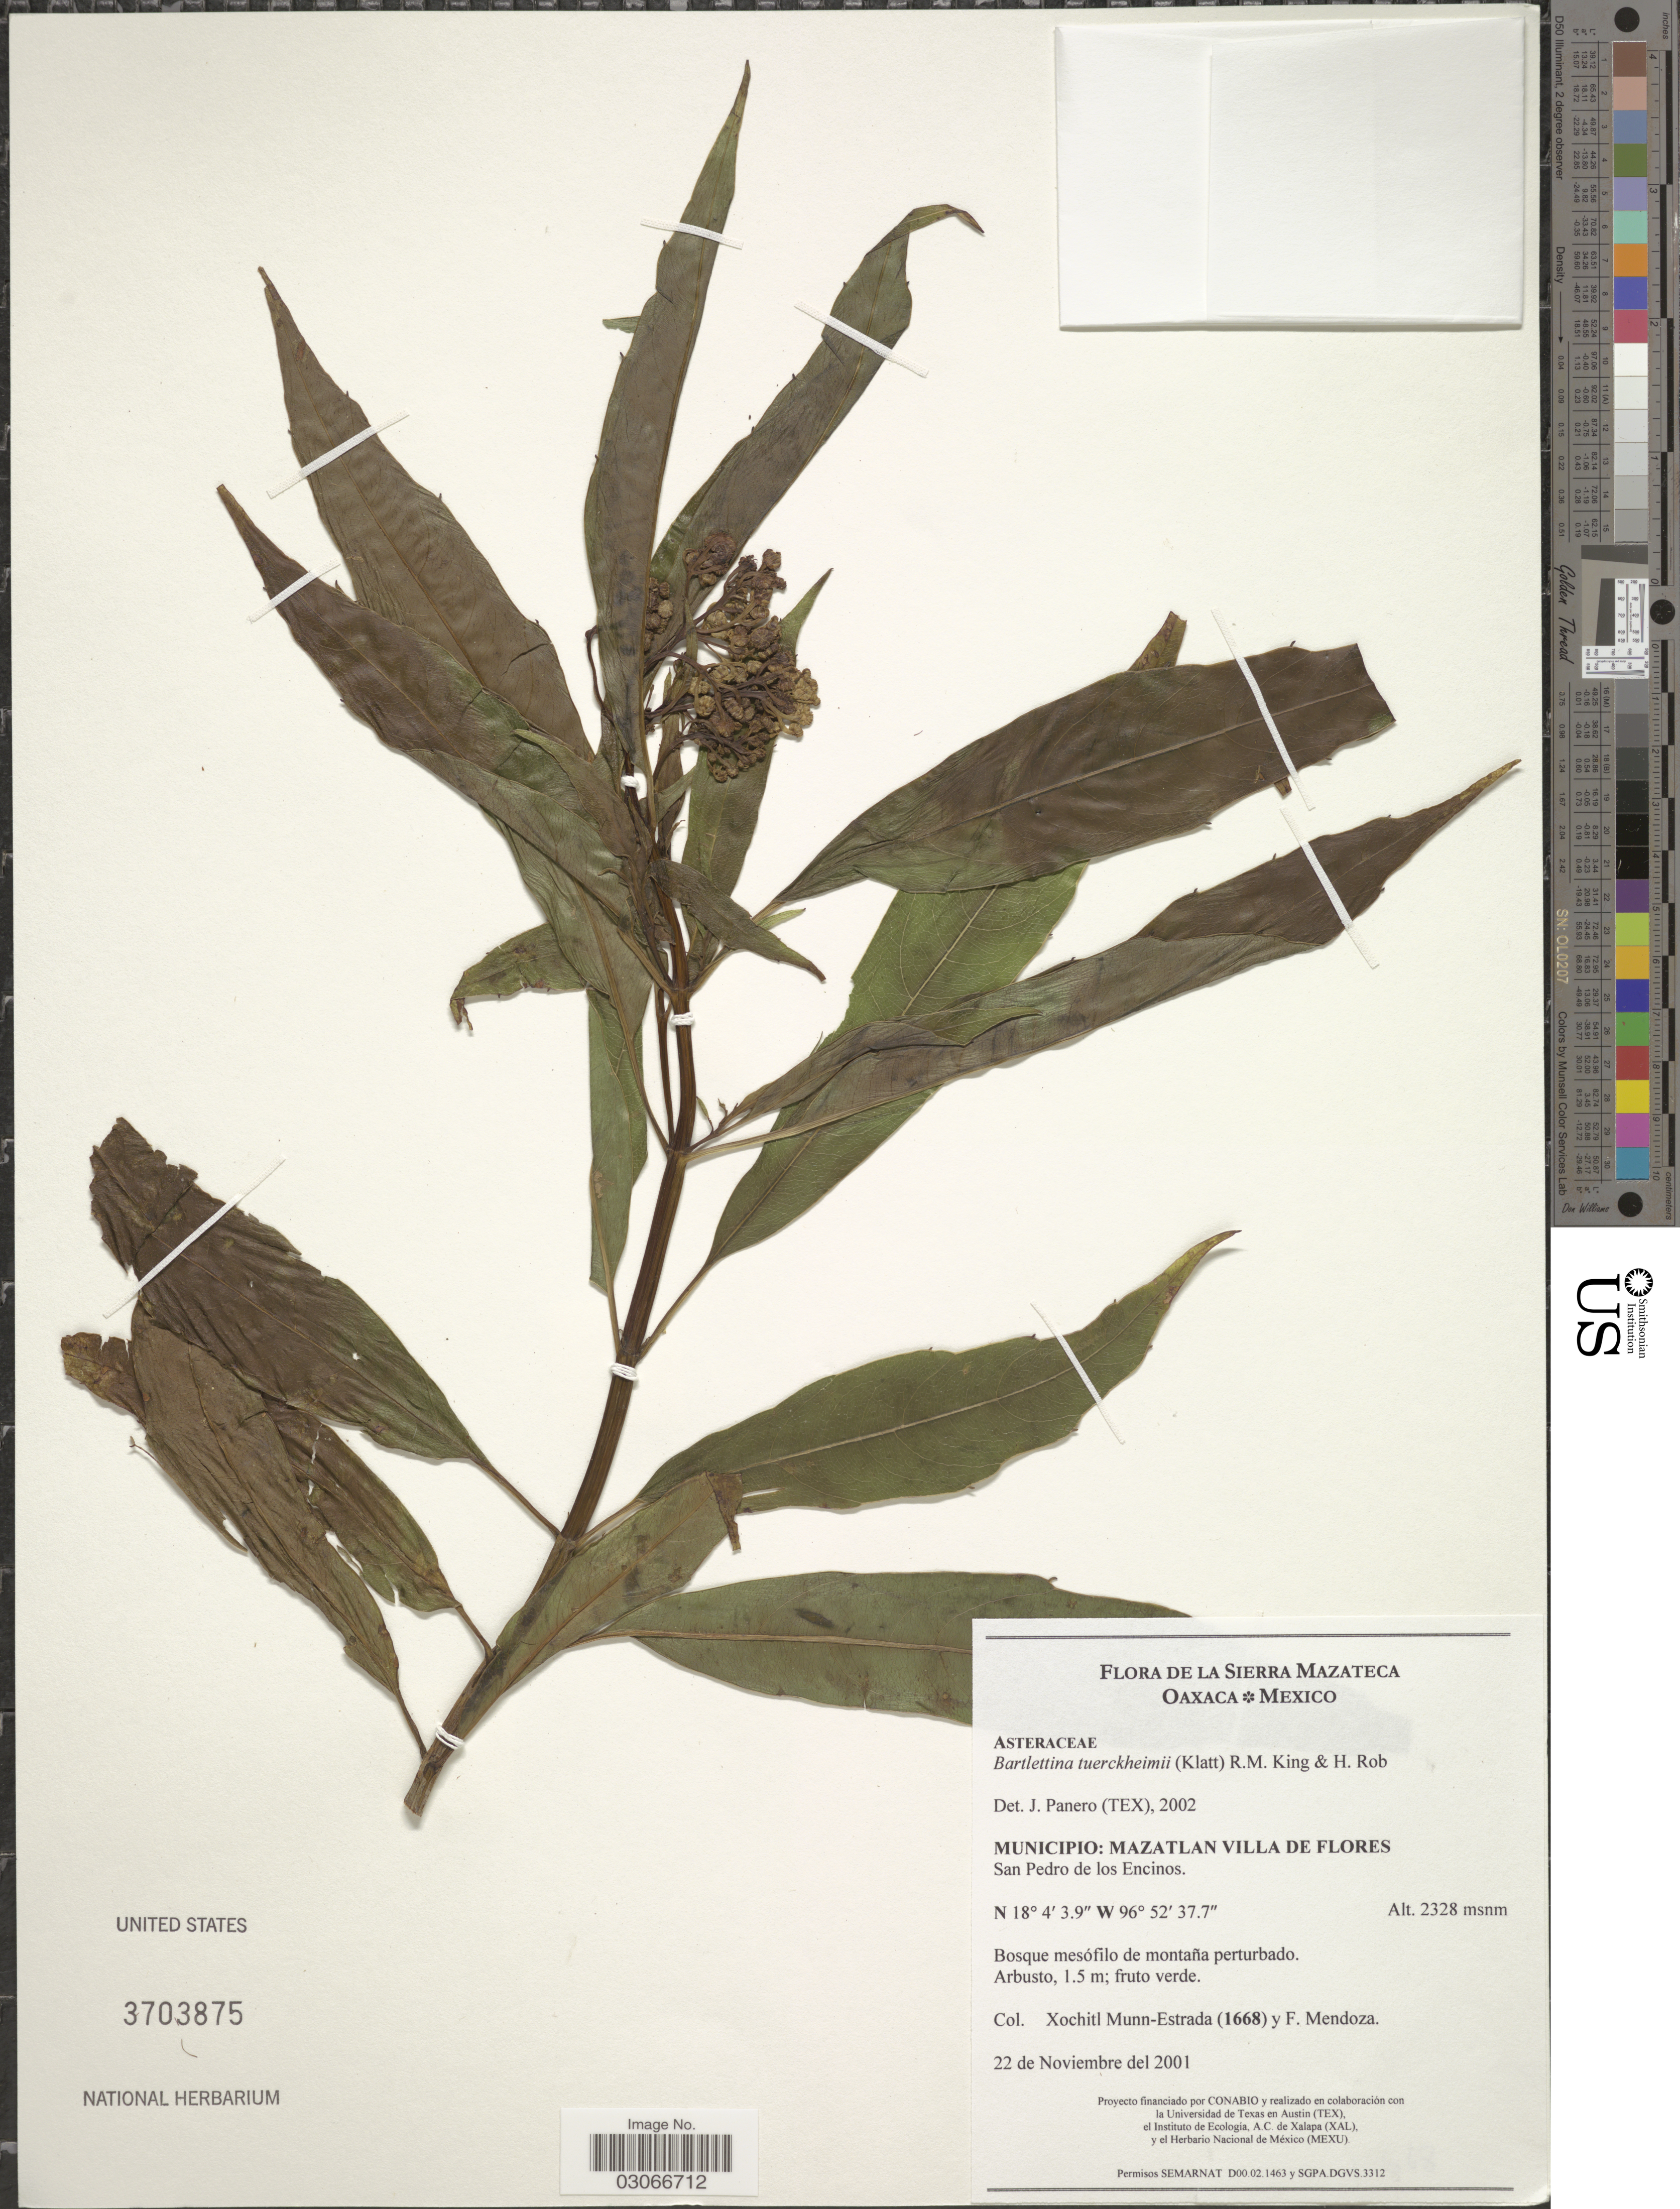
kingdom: Plantae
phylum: Tracheophyta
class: Magnoliopsida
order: Asterales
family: Asteraceae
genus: Bartlettina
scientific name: Bartlettina tuerckheimii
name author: (Klatt) R.M. King & H. Rob.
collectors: X. Munn-Estrada & F. Mendoza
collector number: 1668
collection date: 2001-11-22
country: Mexico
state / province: Oaxaca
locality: La Sierra Mazateca. Municipio: Mazatlan Villa de Flores. San Pedro de los Encinos.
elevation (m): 2328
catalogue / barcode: US 3703875